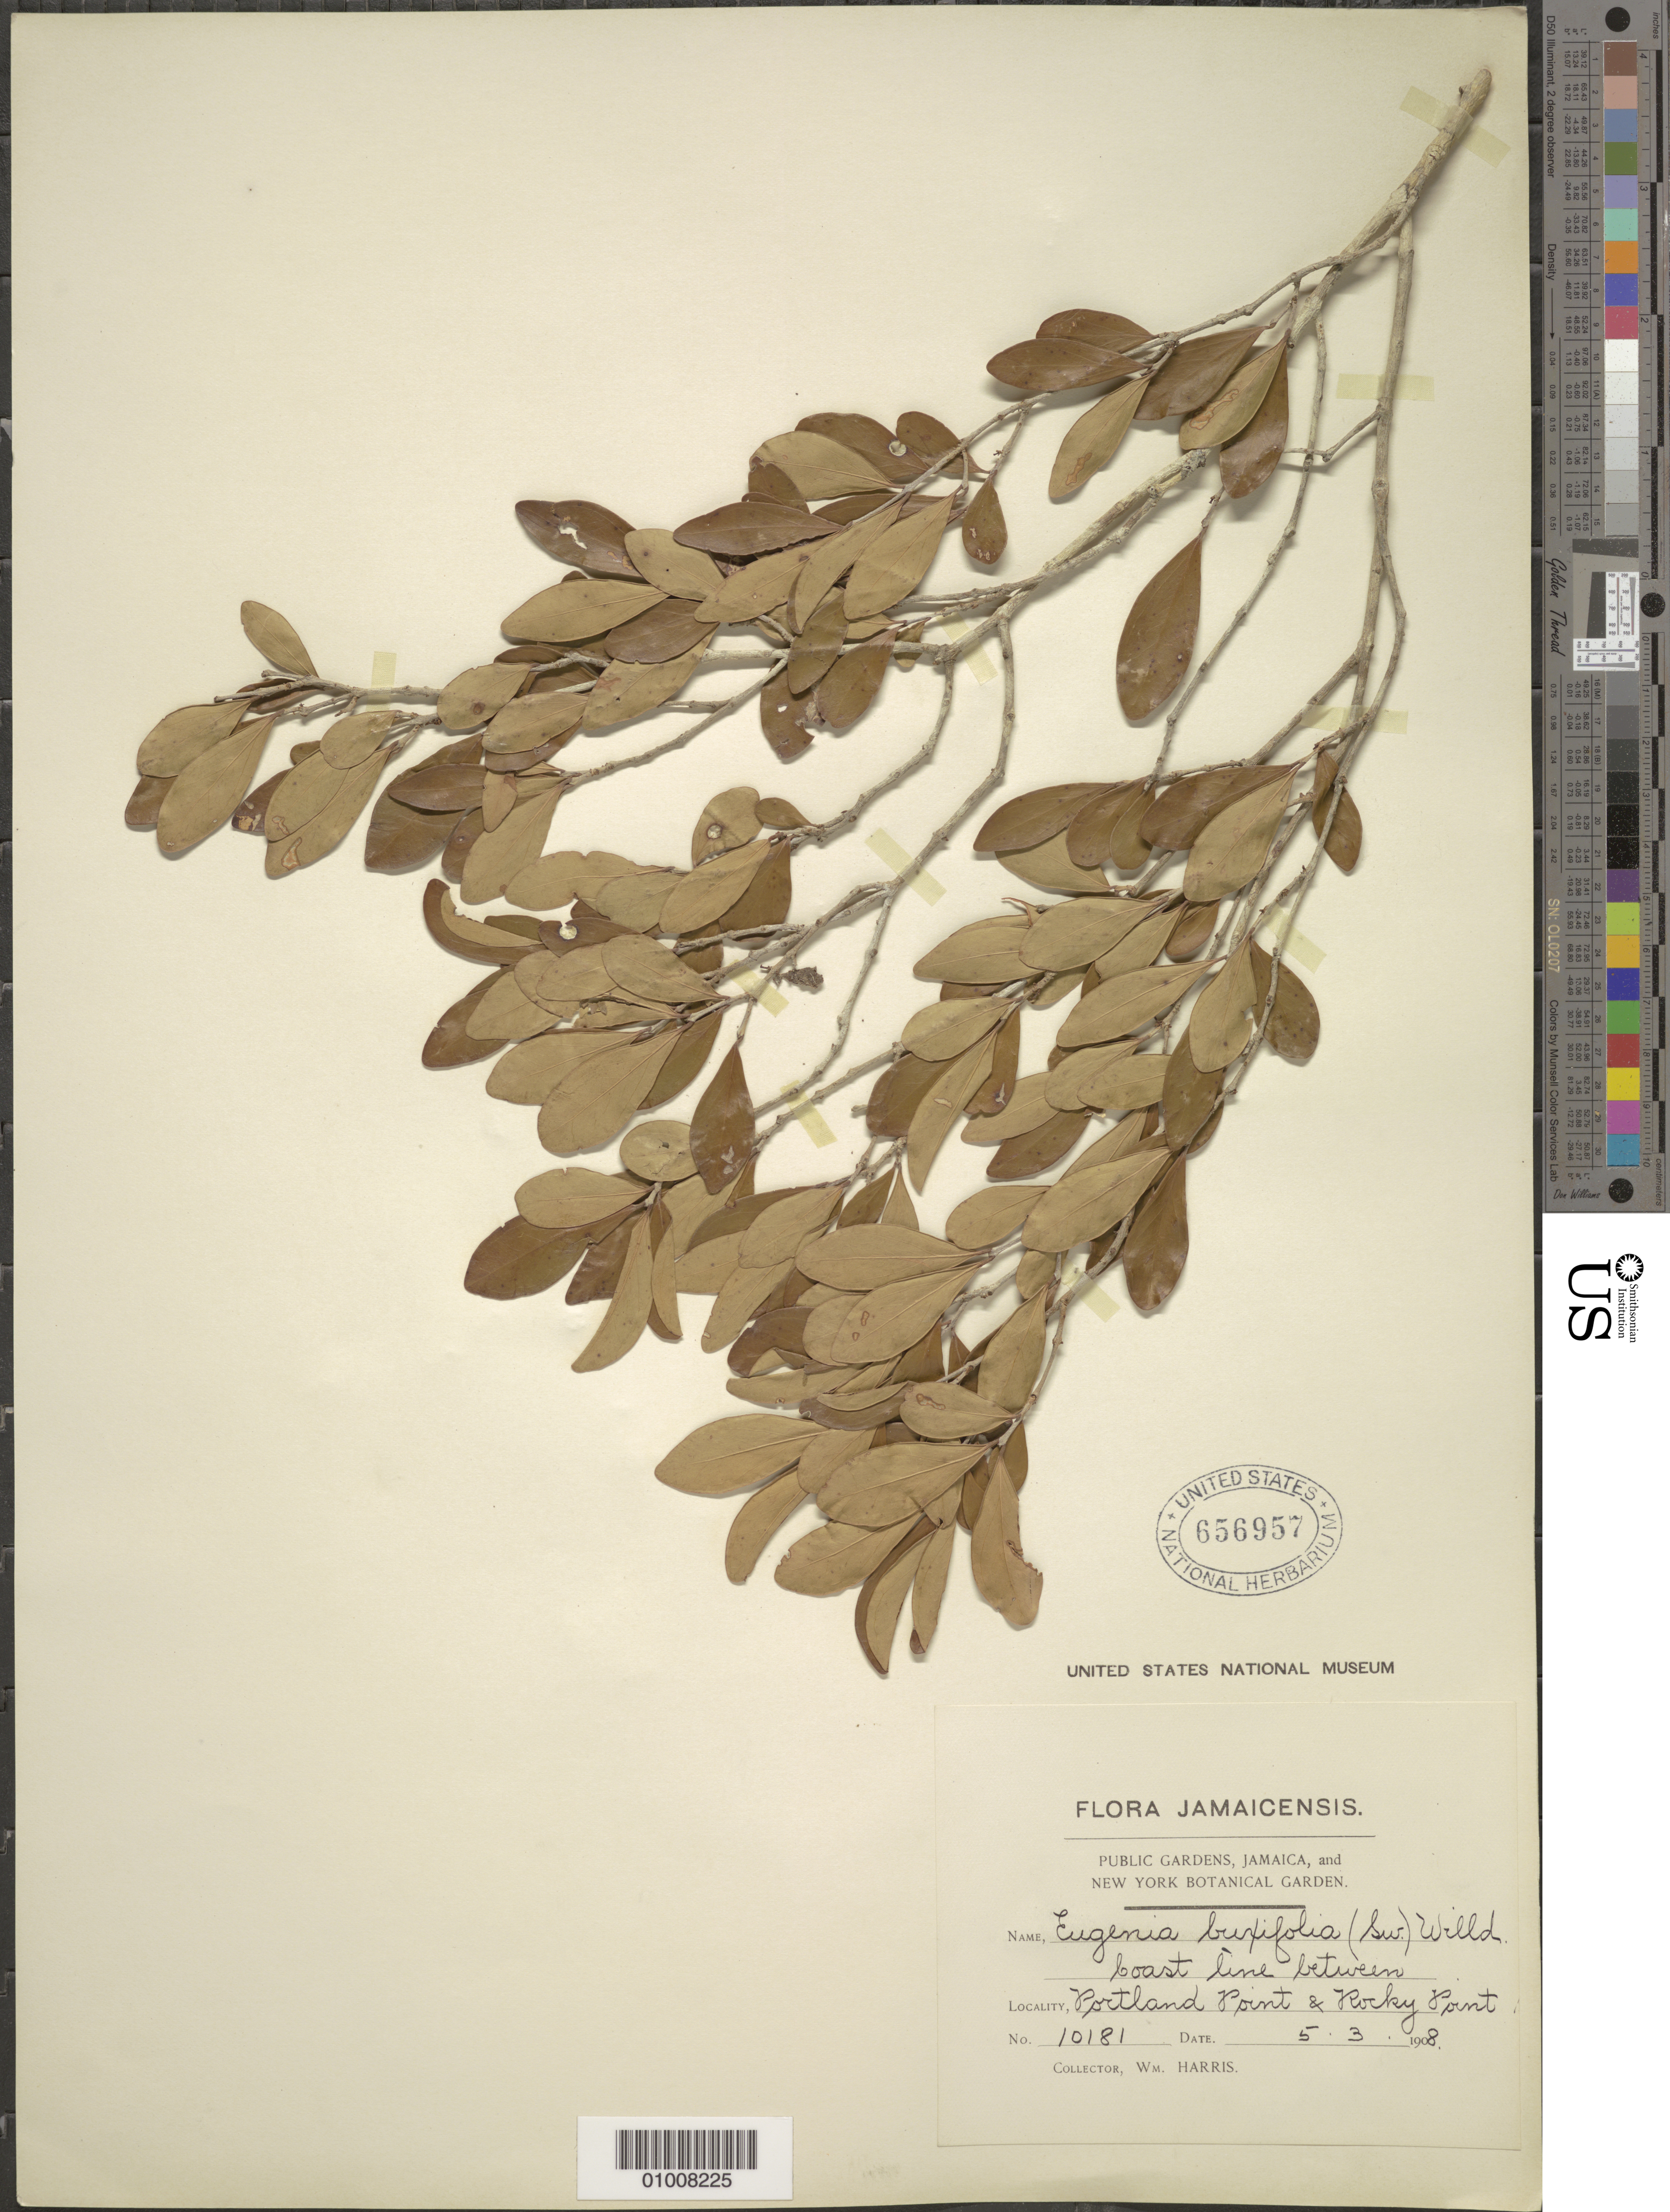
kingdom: Plantae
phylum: Tracheophyta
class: Magnoliopsida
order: Myrtales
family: Myrtaceae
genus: Eugenia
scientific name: Eugenia foetida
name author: Pers.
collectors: W. Harris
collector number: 10181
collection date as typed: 05 Mar 1908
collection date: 1908-03-05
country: Jamaica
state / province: Clarendon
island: Jamaica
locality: Coast line between Portland Point and Rocky Point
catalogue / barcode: US 656957